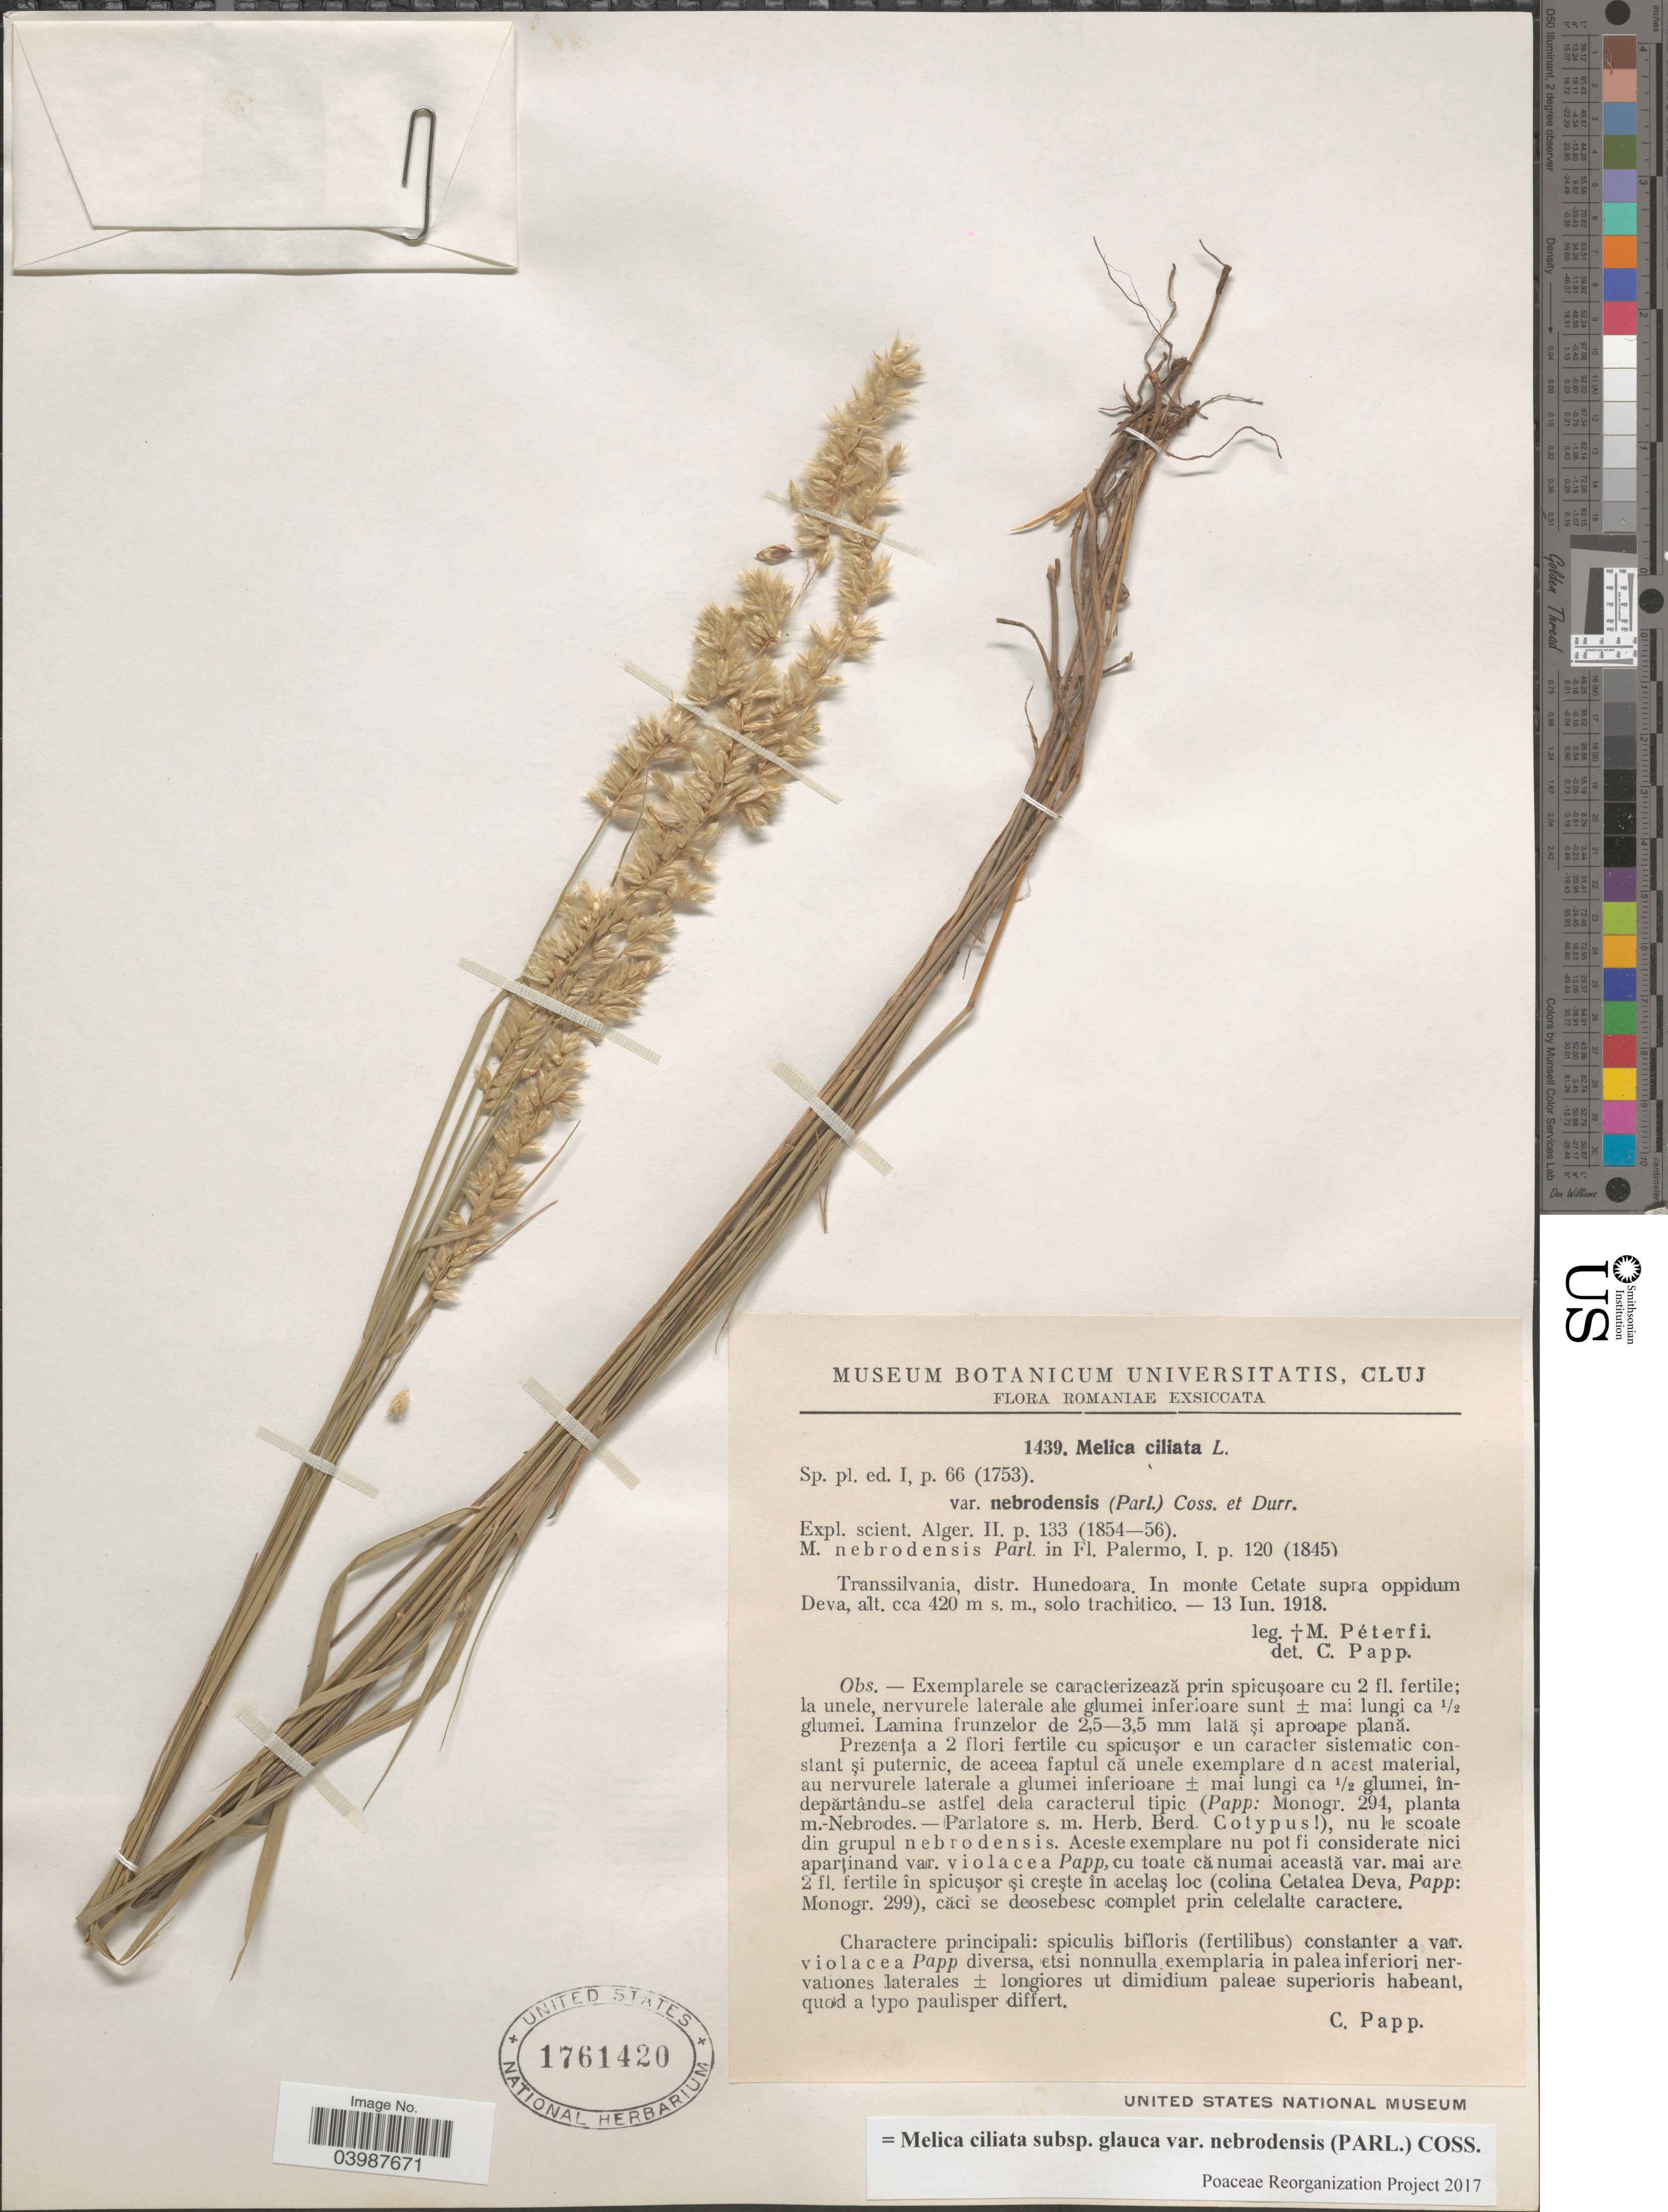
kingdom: Plantae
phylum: Tracheophyta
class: Liliopsida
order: Poales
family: Poaceae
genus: Melica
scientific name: Melica ciliata subsp. glauca var. nebrodensis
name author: (Parl.) Coss.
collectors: M. Péterfi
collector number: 1439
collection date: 1918-06-13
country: Romania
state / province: Hunedoara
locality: Romaniae. Transsilvania, distr. Hunedoara. In monte Cetate supra oppidum Deva.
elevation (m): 420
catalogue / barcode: US 1761420